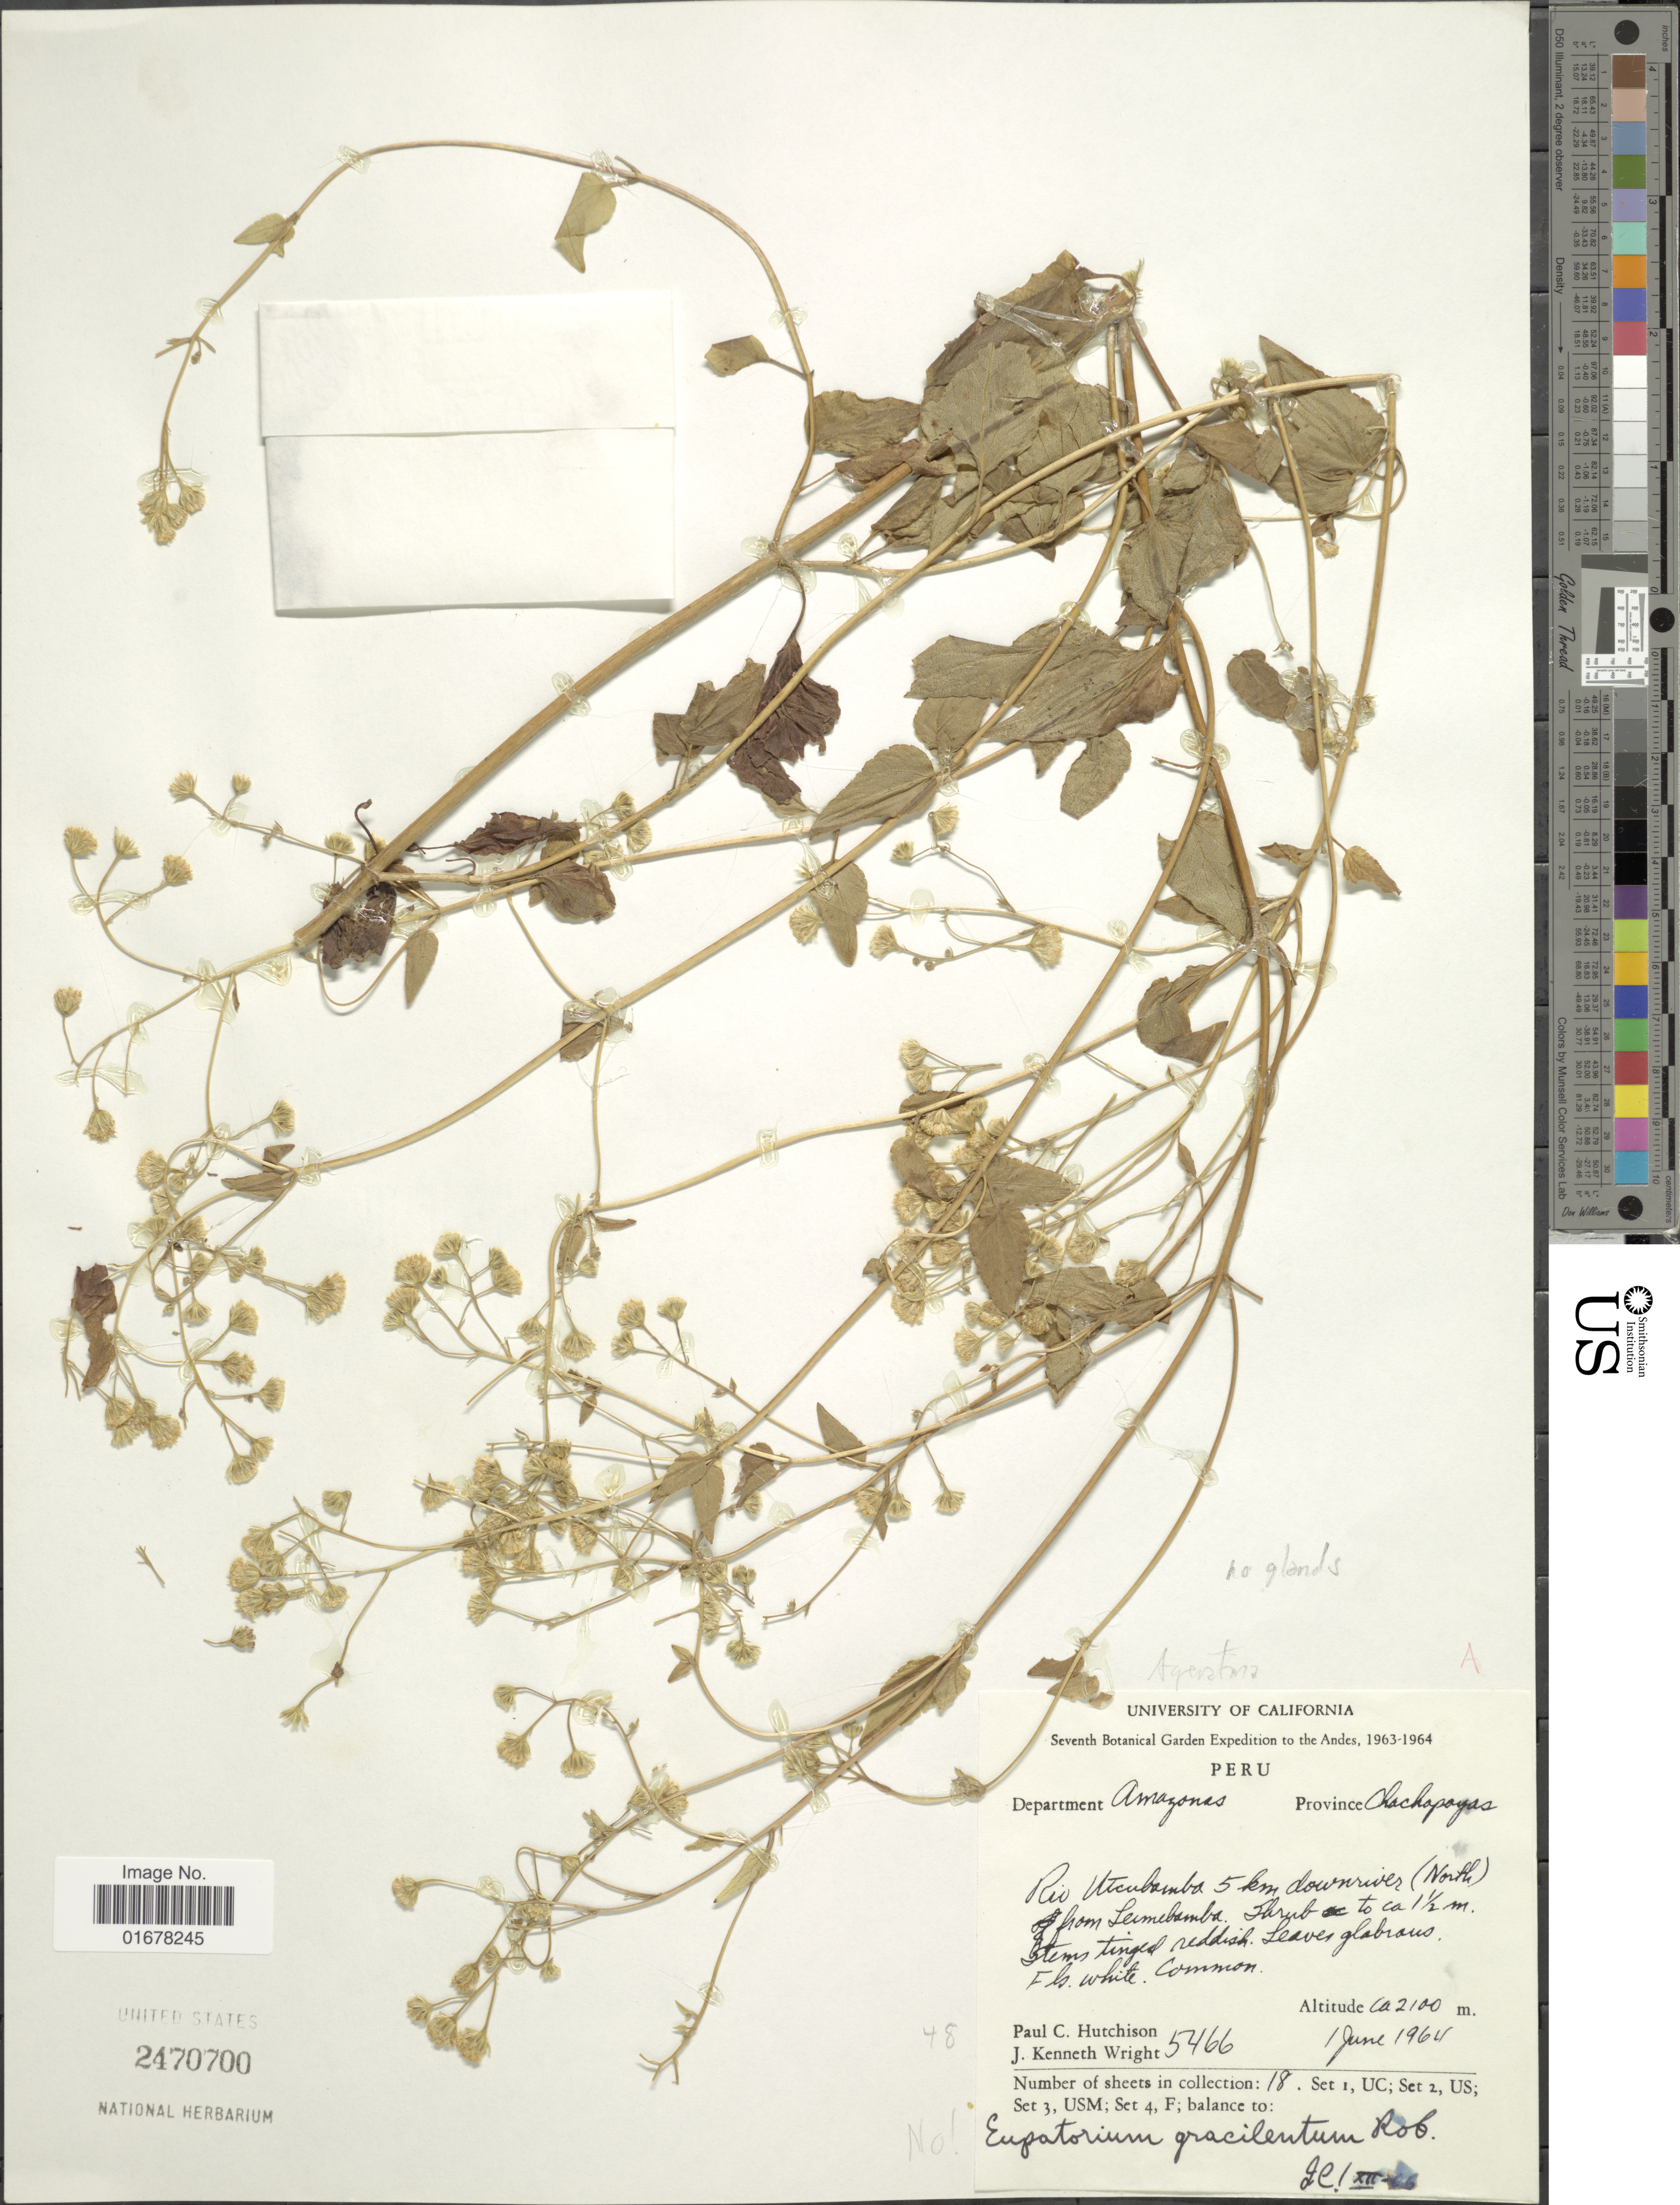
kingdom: Plantae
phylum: Tracheophyta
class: Magnoliopsida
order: Asterales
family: Asteraceae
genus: Ageratina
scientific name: Ageratina choricephaloides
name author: (B.L. Rob.) R.M. King & H. Rob.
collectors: P. C. Hutchison & J. K. Wright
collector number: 5466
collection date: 1964-06-01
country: Peru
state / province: Amazonas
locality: Department Amazonas, Province, Chachapoyas, Rio Utcubamba 5 km downriver (North) from Leimebamba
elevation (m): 2100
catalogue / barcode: US 2470700